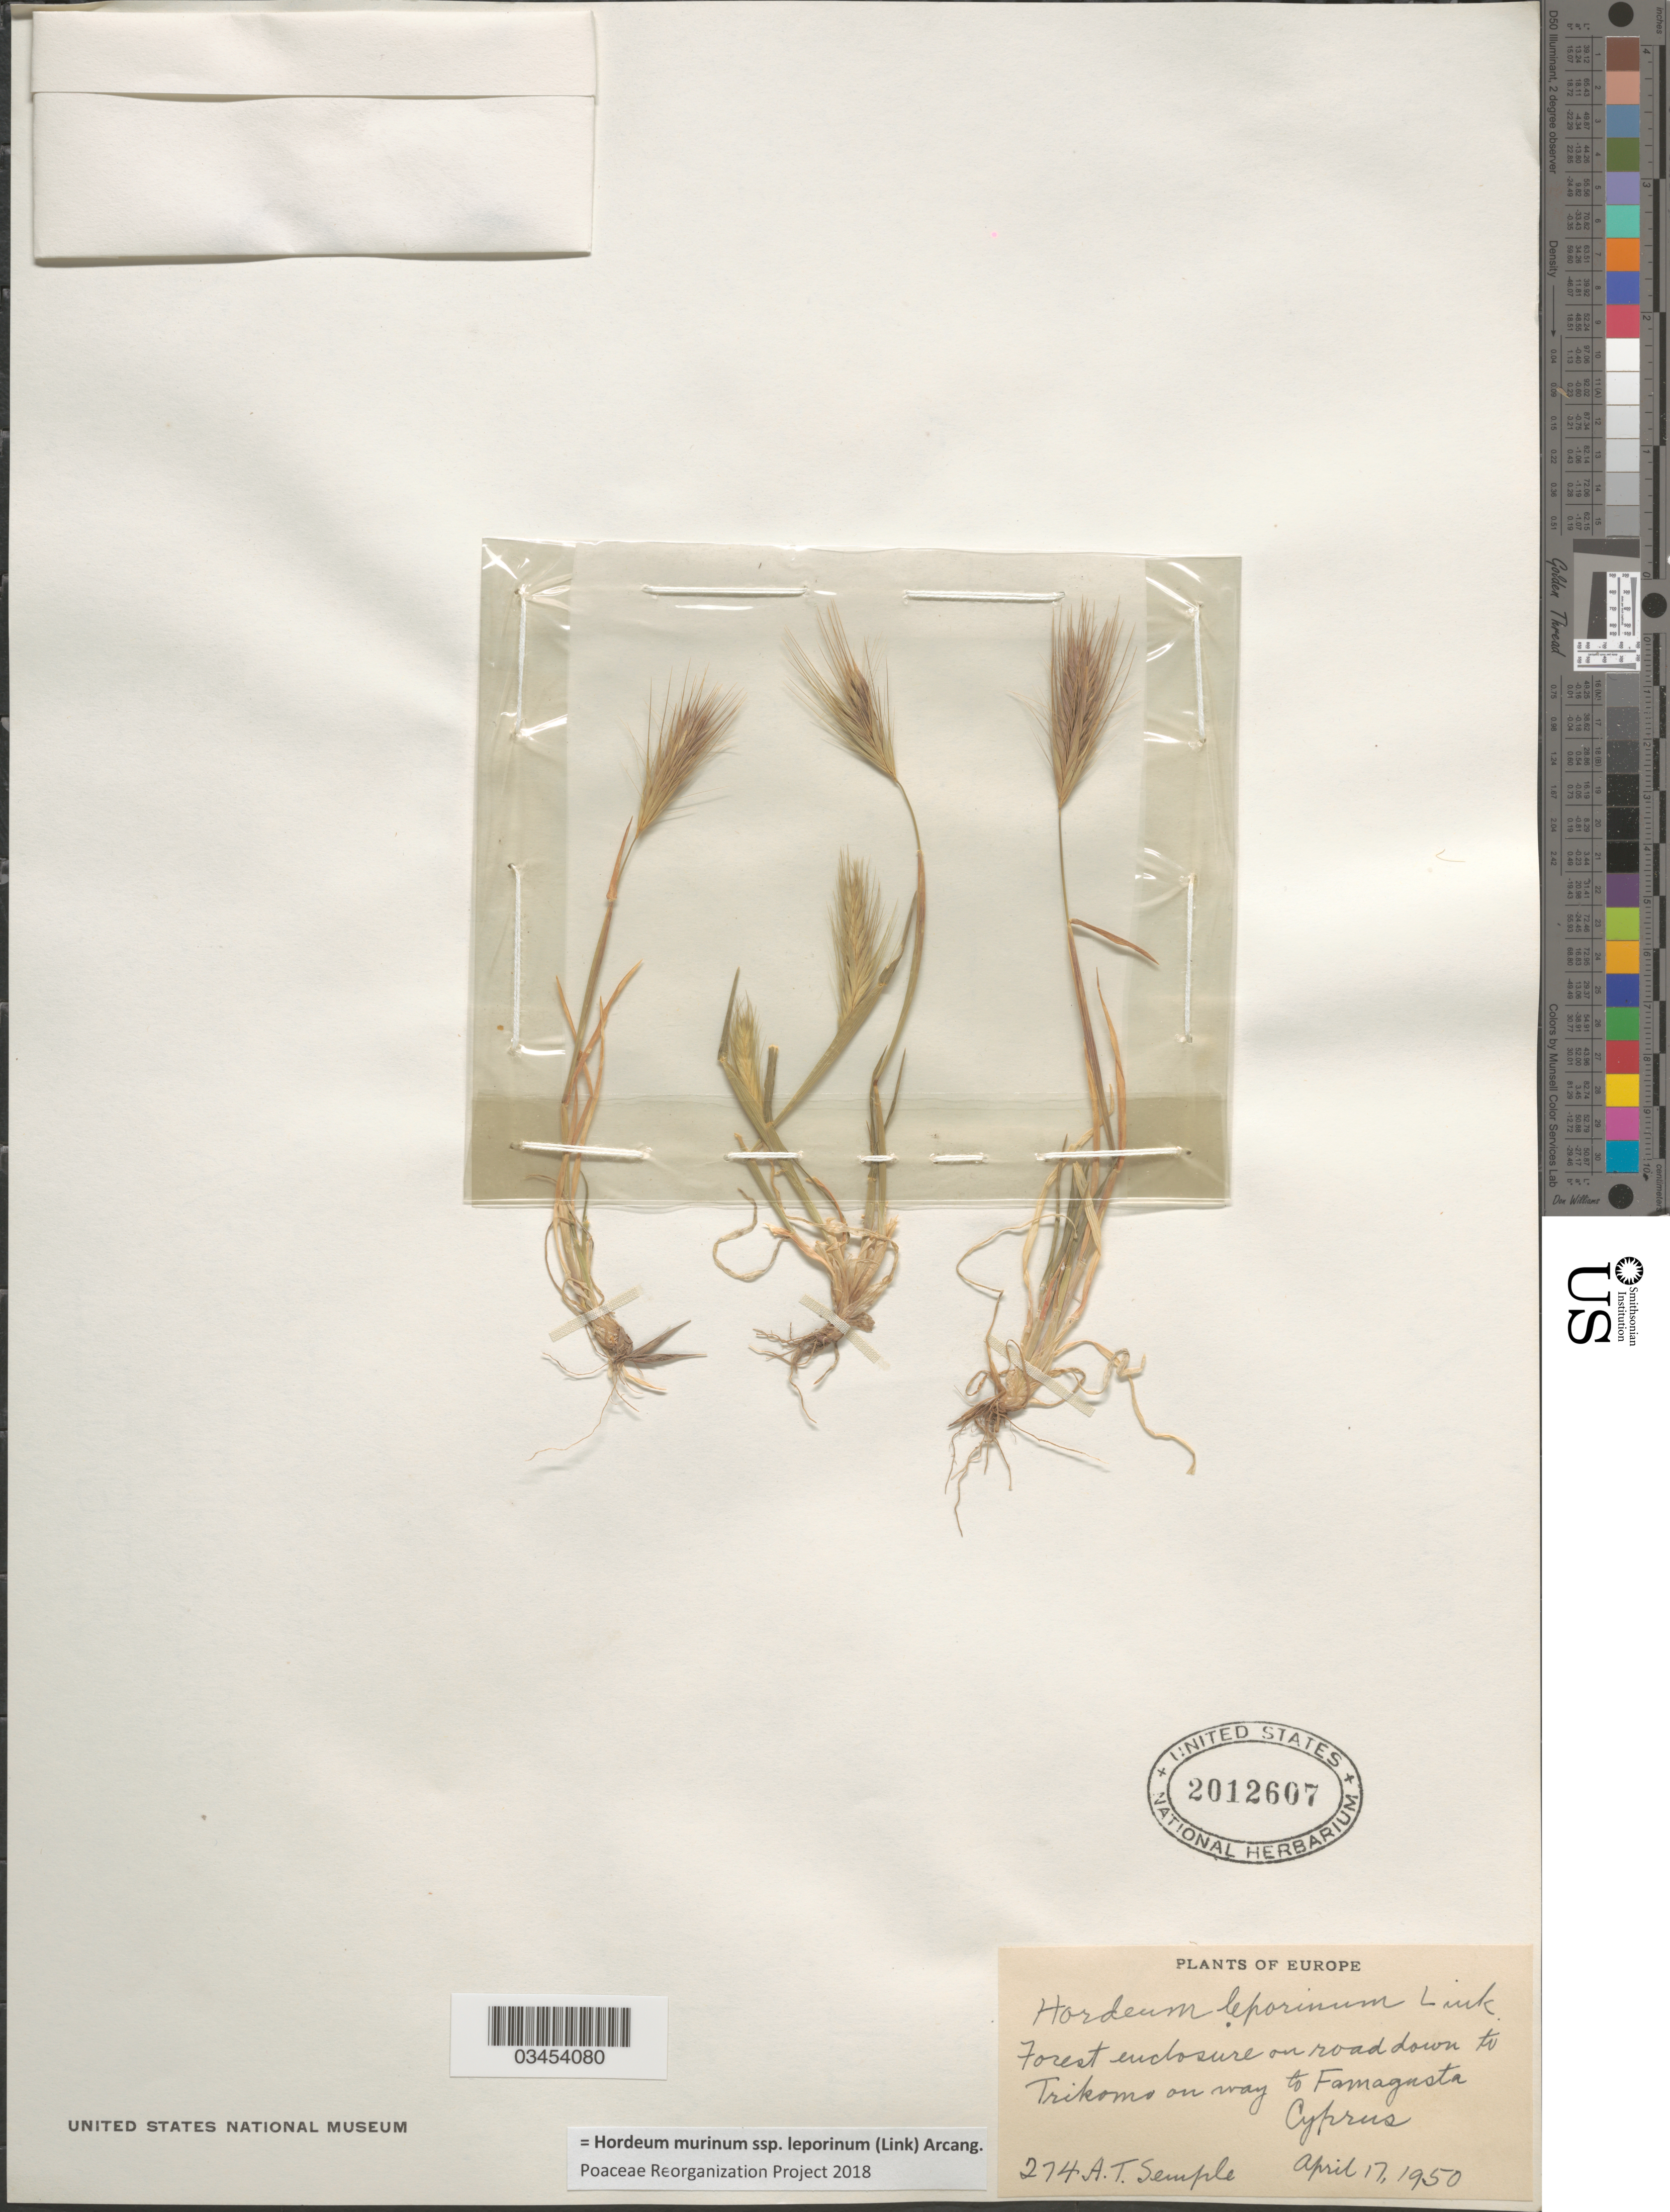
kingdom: Plantae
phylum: Tracheophyta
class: Liliopsida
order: Poales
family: Poaceae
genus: Hordeum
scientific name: Hordeum murinum subsp. leporinum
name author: (Link) Arcang.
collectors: A. Semple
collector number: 274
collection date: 1950-04-17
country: Cyprus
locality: Forest enclosure on road down to Trickomo on way to Famagusta.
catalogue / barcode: US 2012607